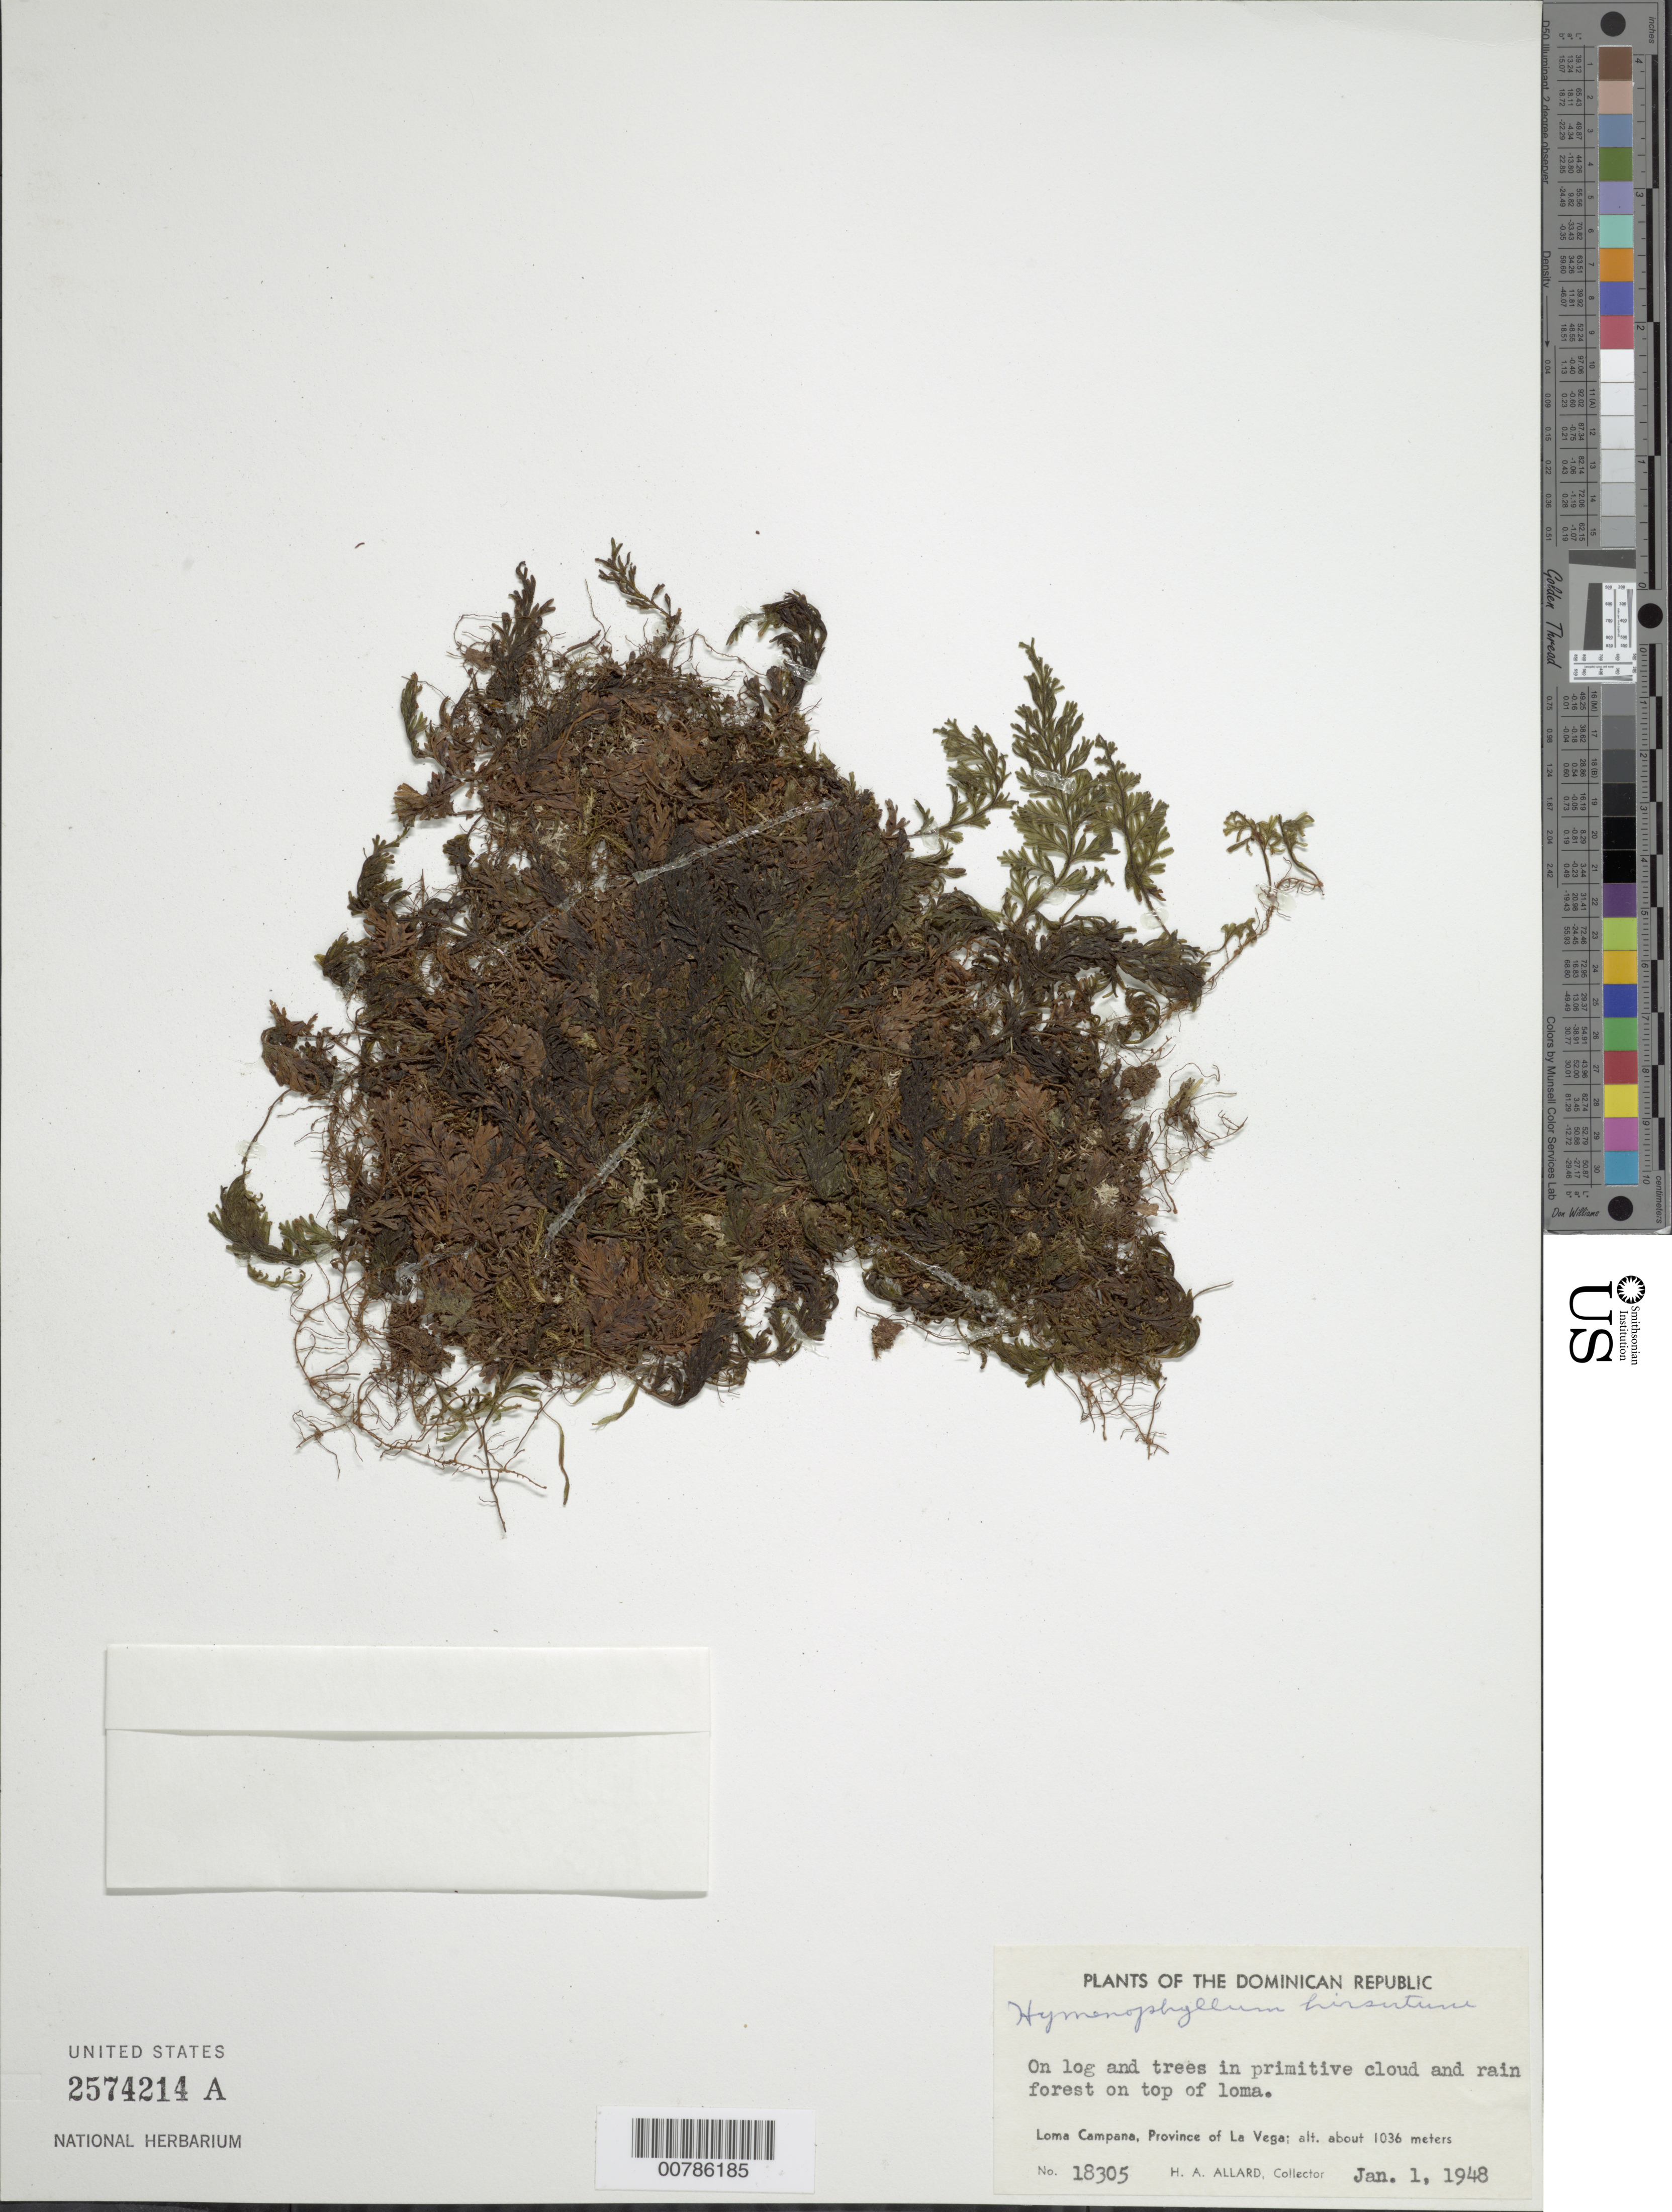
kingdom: Plantae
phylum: Tracheophyta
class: Polypodiopsida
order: Hymenophyllales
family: Hymenophyllaceae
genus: Hymenophyllum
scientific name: Hymenophyllum hirsutum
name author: (L.) Sw.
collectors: H. A. Allard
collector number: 18305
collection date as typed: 01 Jan 1948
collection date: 1948-01-01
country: Dominican Republic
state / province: La Vega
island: Hispaniola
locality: Loma Campana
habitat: On log and trees in primitive cloud and rain forest on top of loma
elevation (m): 1036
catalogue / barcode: US 2574214A